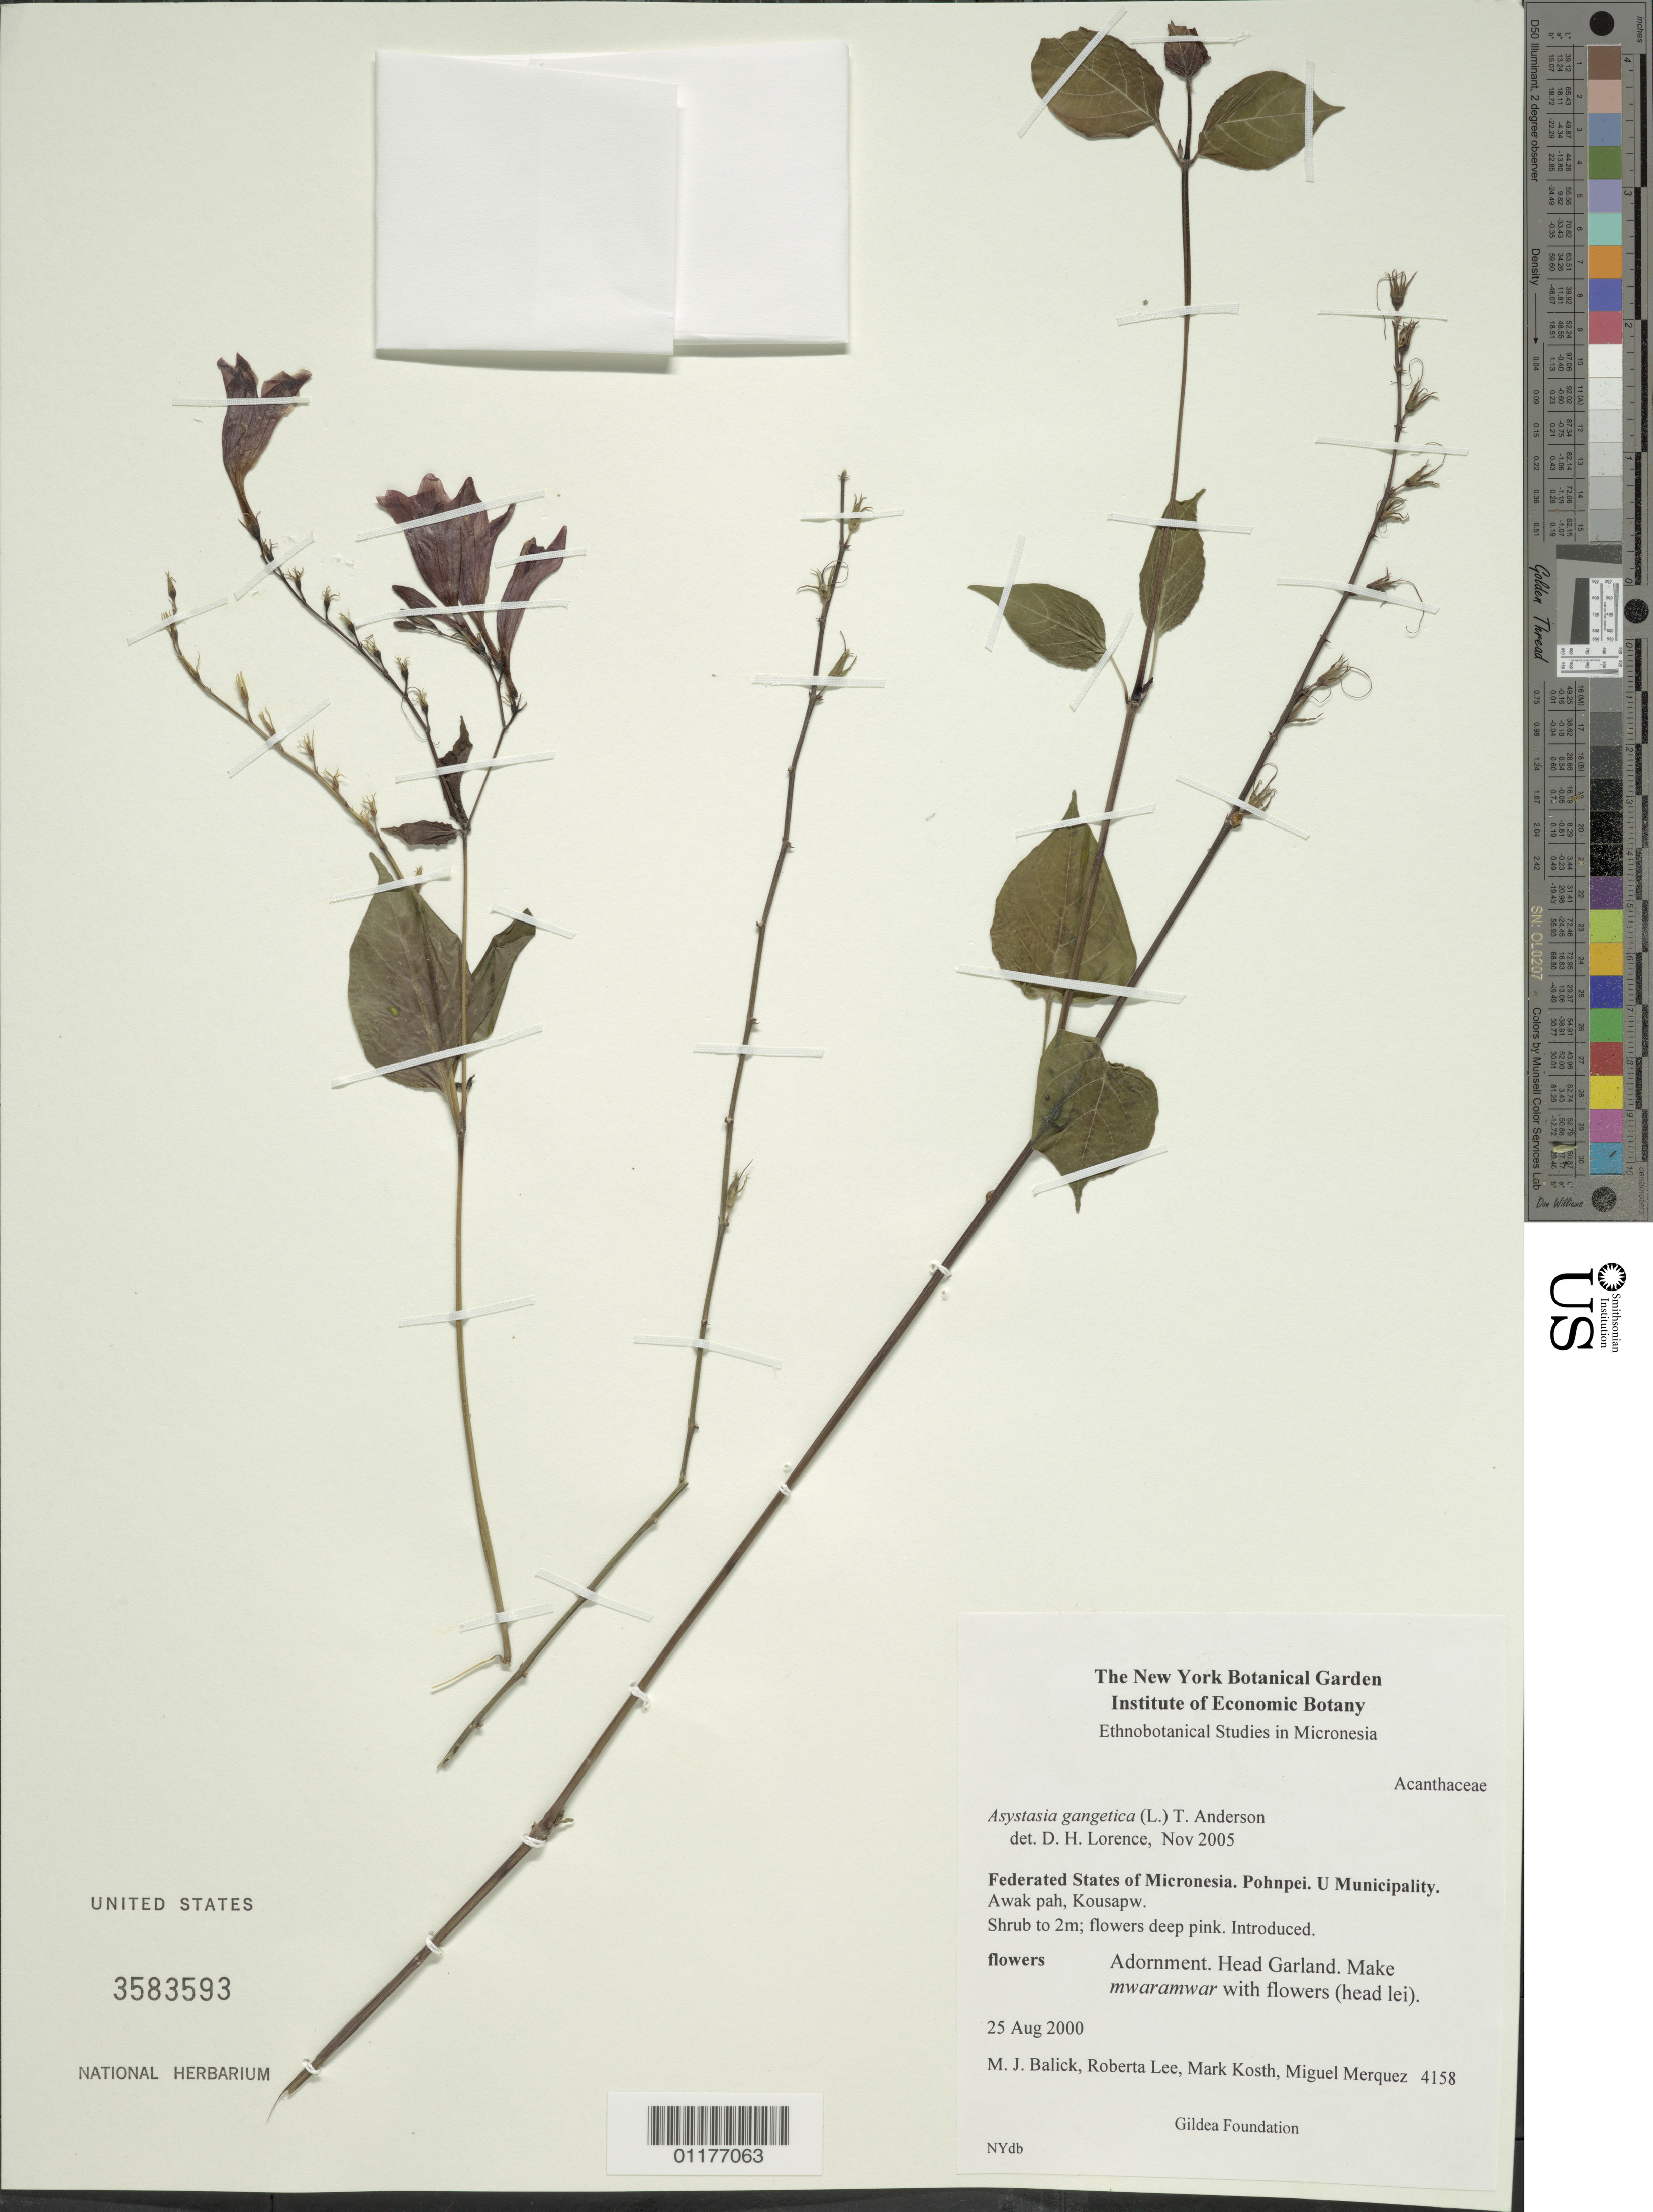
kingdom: Plantae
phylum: Tracheophyta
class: Magnoliopsida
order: Lamiales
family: Acanthaceae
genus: Asystasia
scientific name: Asystasia gangetica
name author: (L.) T. Anderson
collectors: M. J. Balick, R. Lee, M. Kosth & M. Merquez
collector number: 4158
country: Micronesia, Federated States of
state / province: Pohnpei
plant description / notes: Introduced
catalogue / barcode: US 3583593